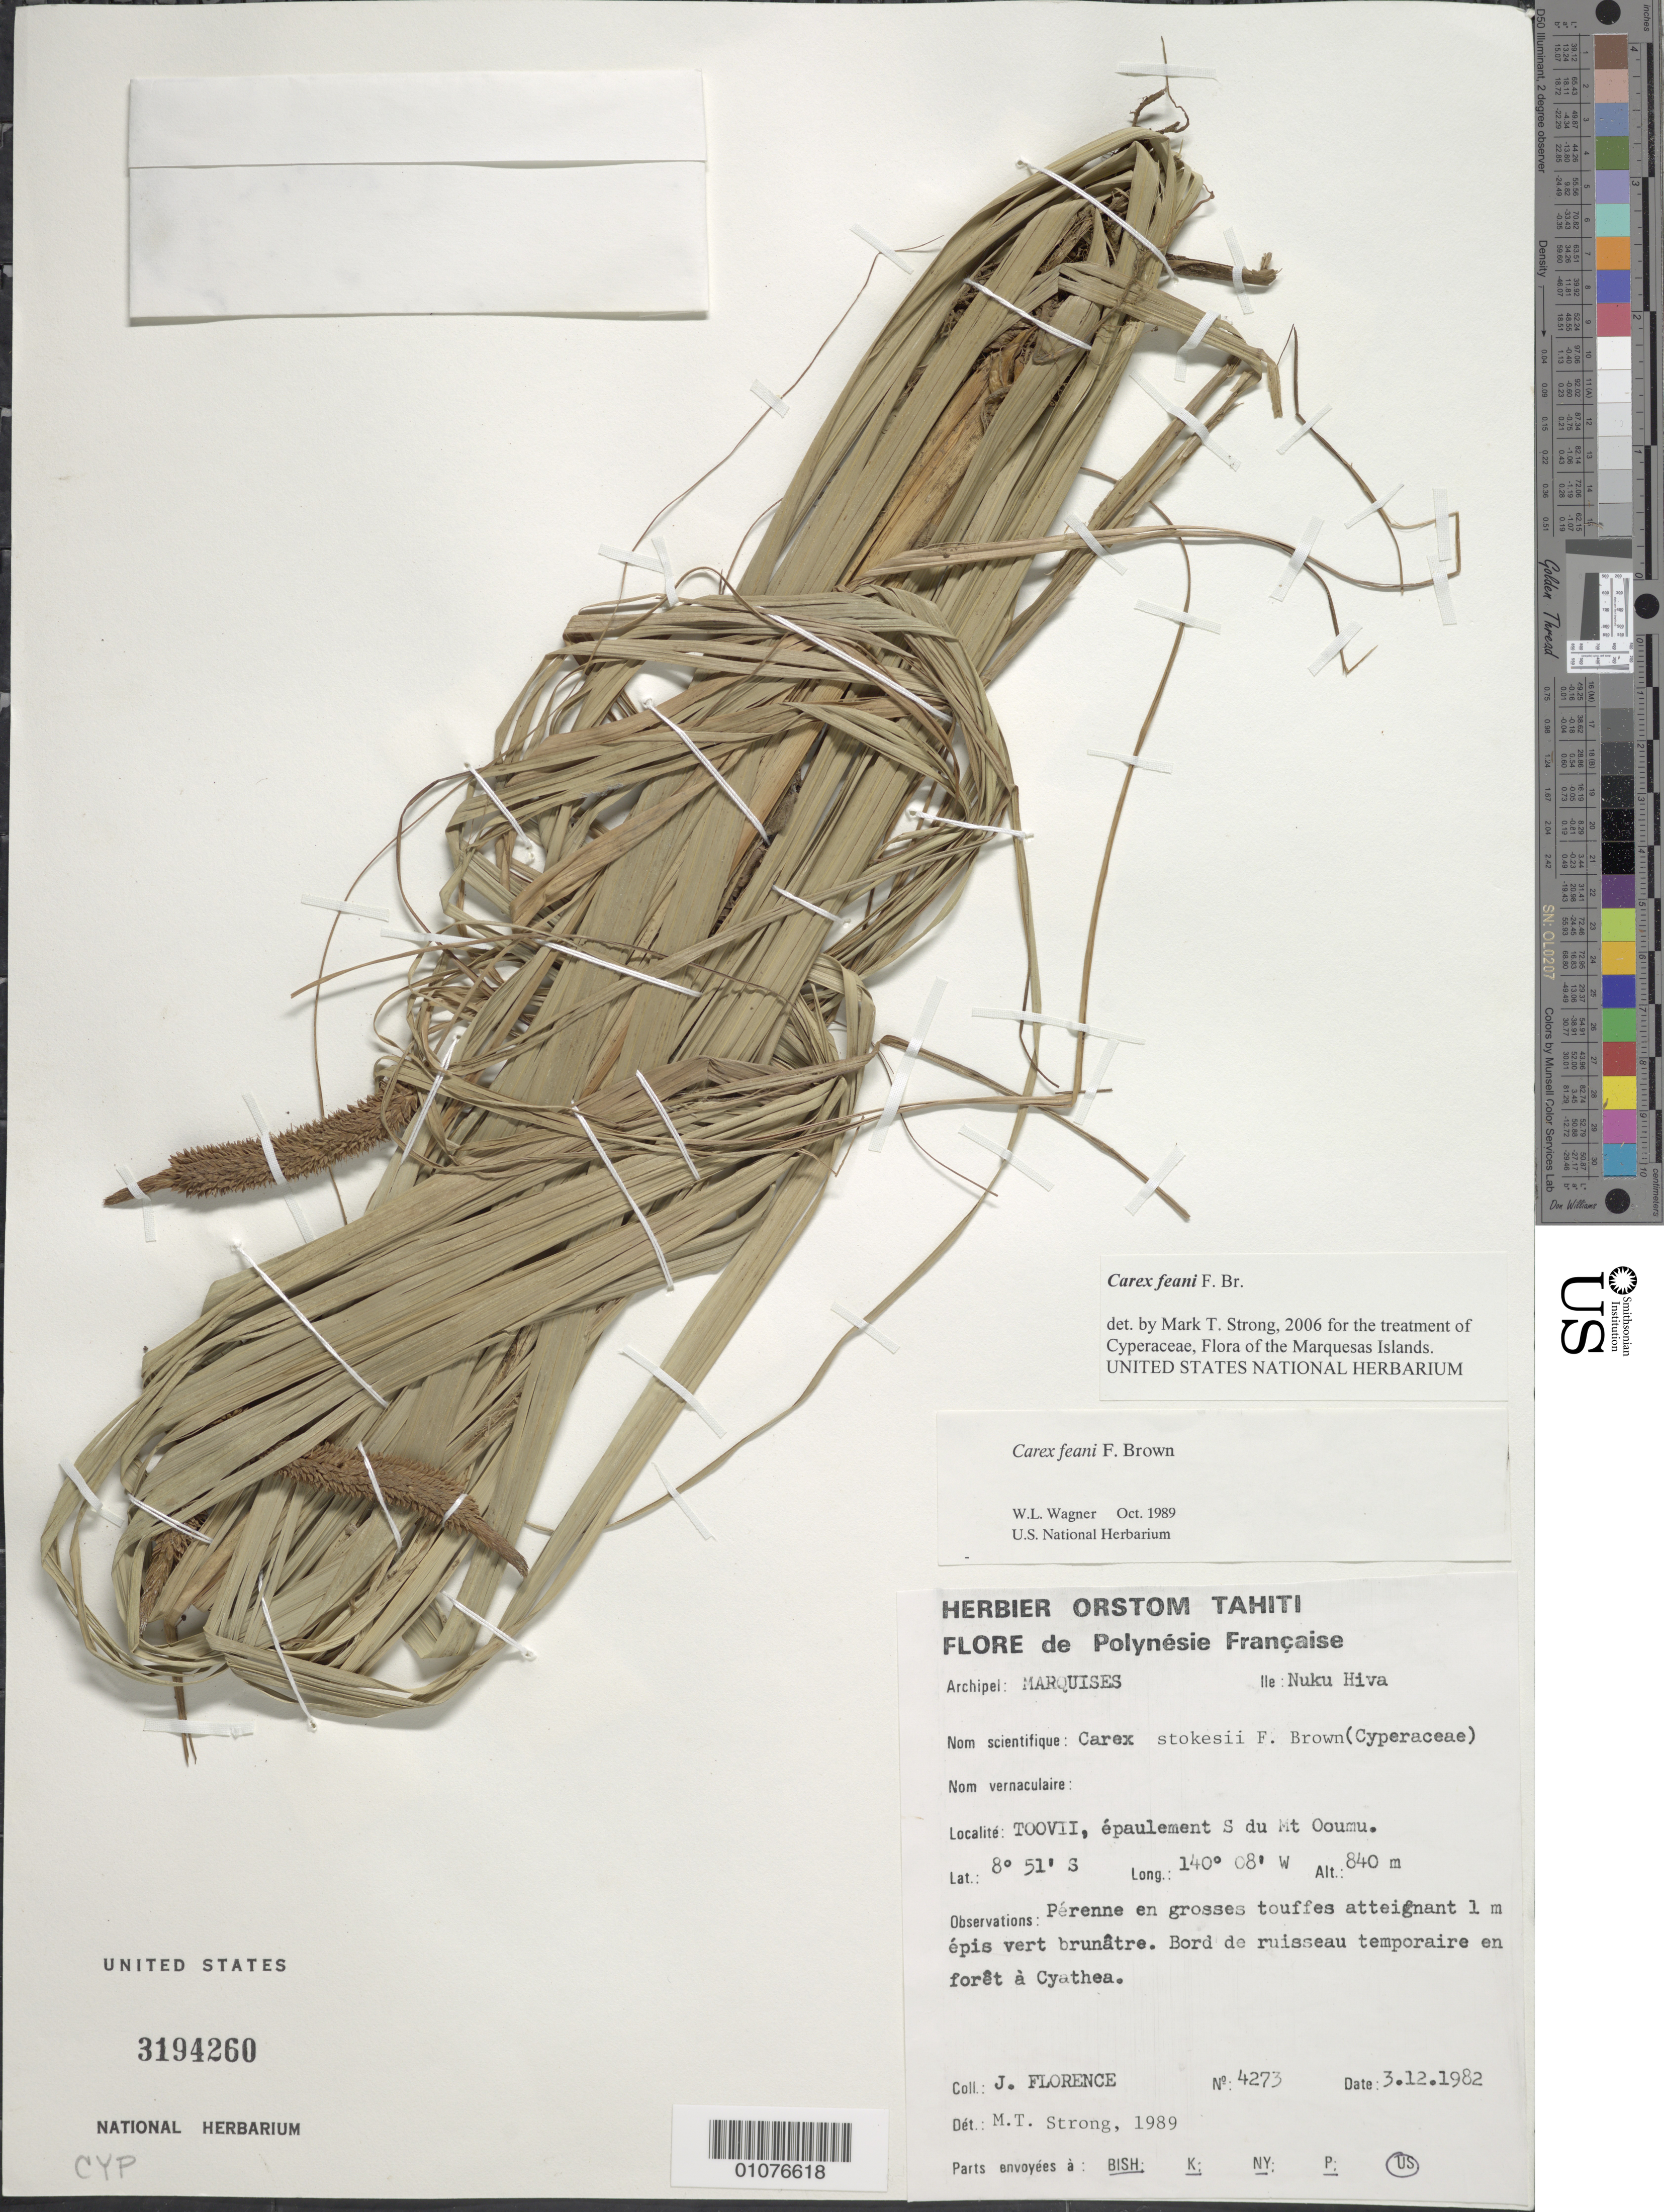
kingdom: Plantae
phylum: Tracheophyta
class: Liliopsida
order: Poales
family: Cyperaceae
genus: Carex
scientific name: Carex feani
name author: F. Br.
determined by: Wagner, W. L., (BOT), Smithsonian Institution - National Museum of Natural History (UNITED STATES)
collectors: J. Florence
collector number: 4273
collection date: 1982-12-03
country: French Polynesia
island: Nuku Hiva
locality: Toovii, épaulement S du Mt. Ooumu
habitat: Bord de ruisseau temporaire en foret a Cyathea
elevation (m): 840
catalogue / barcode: US 3194260